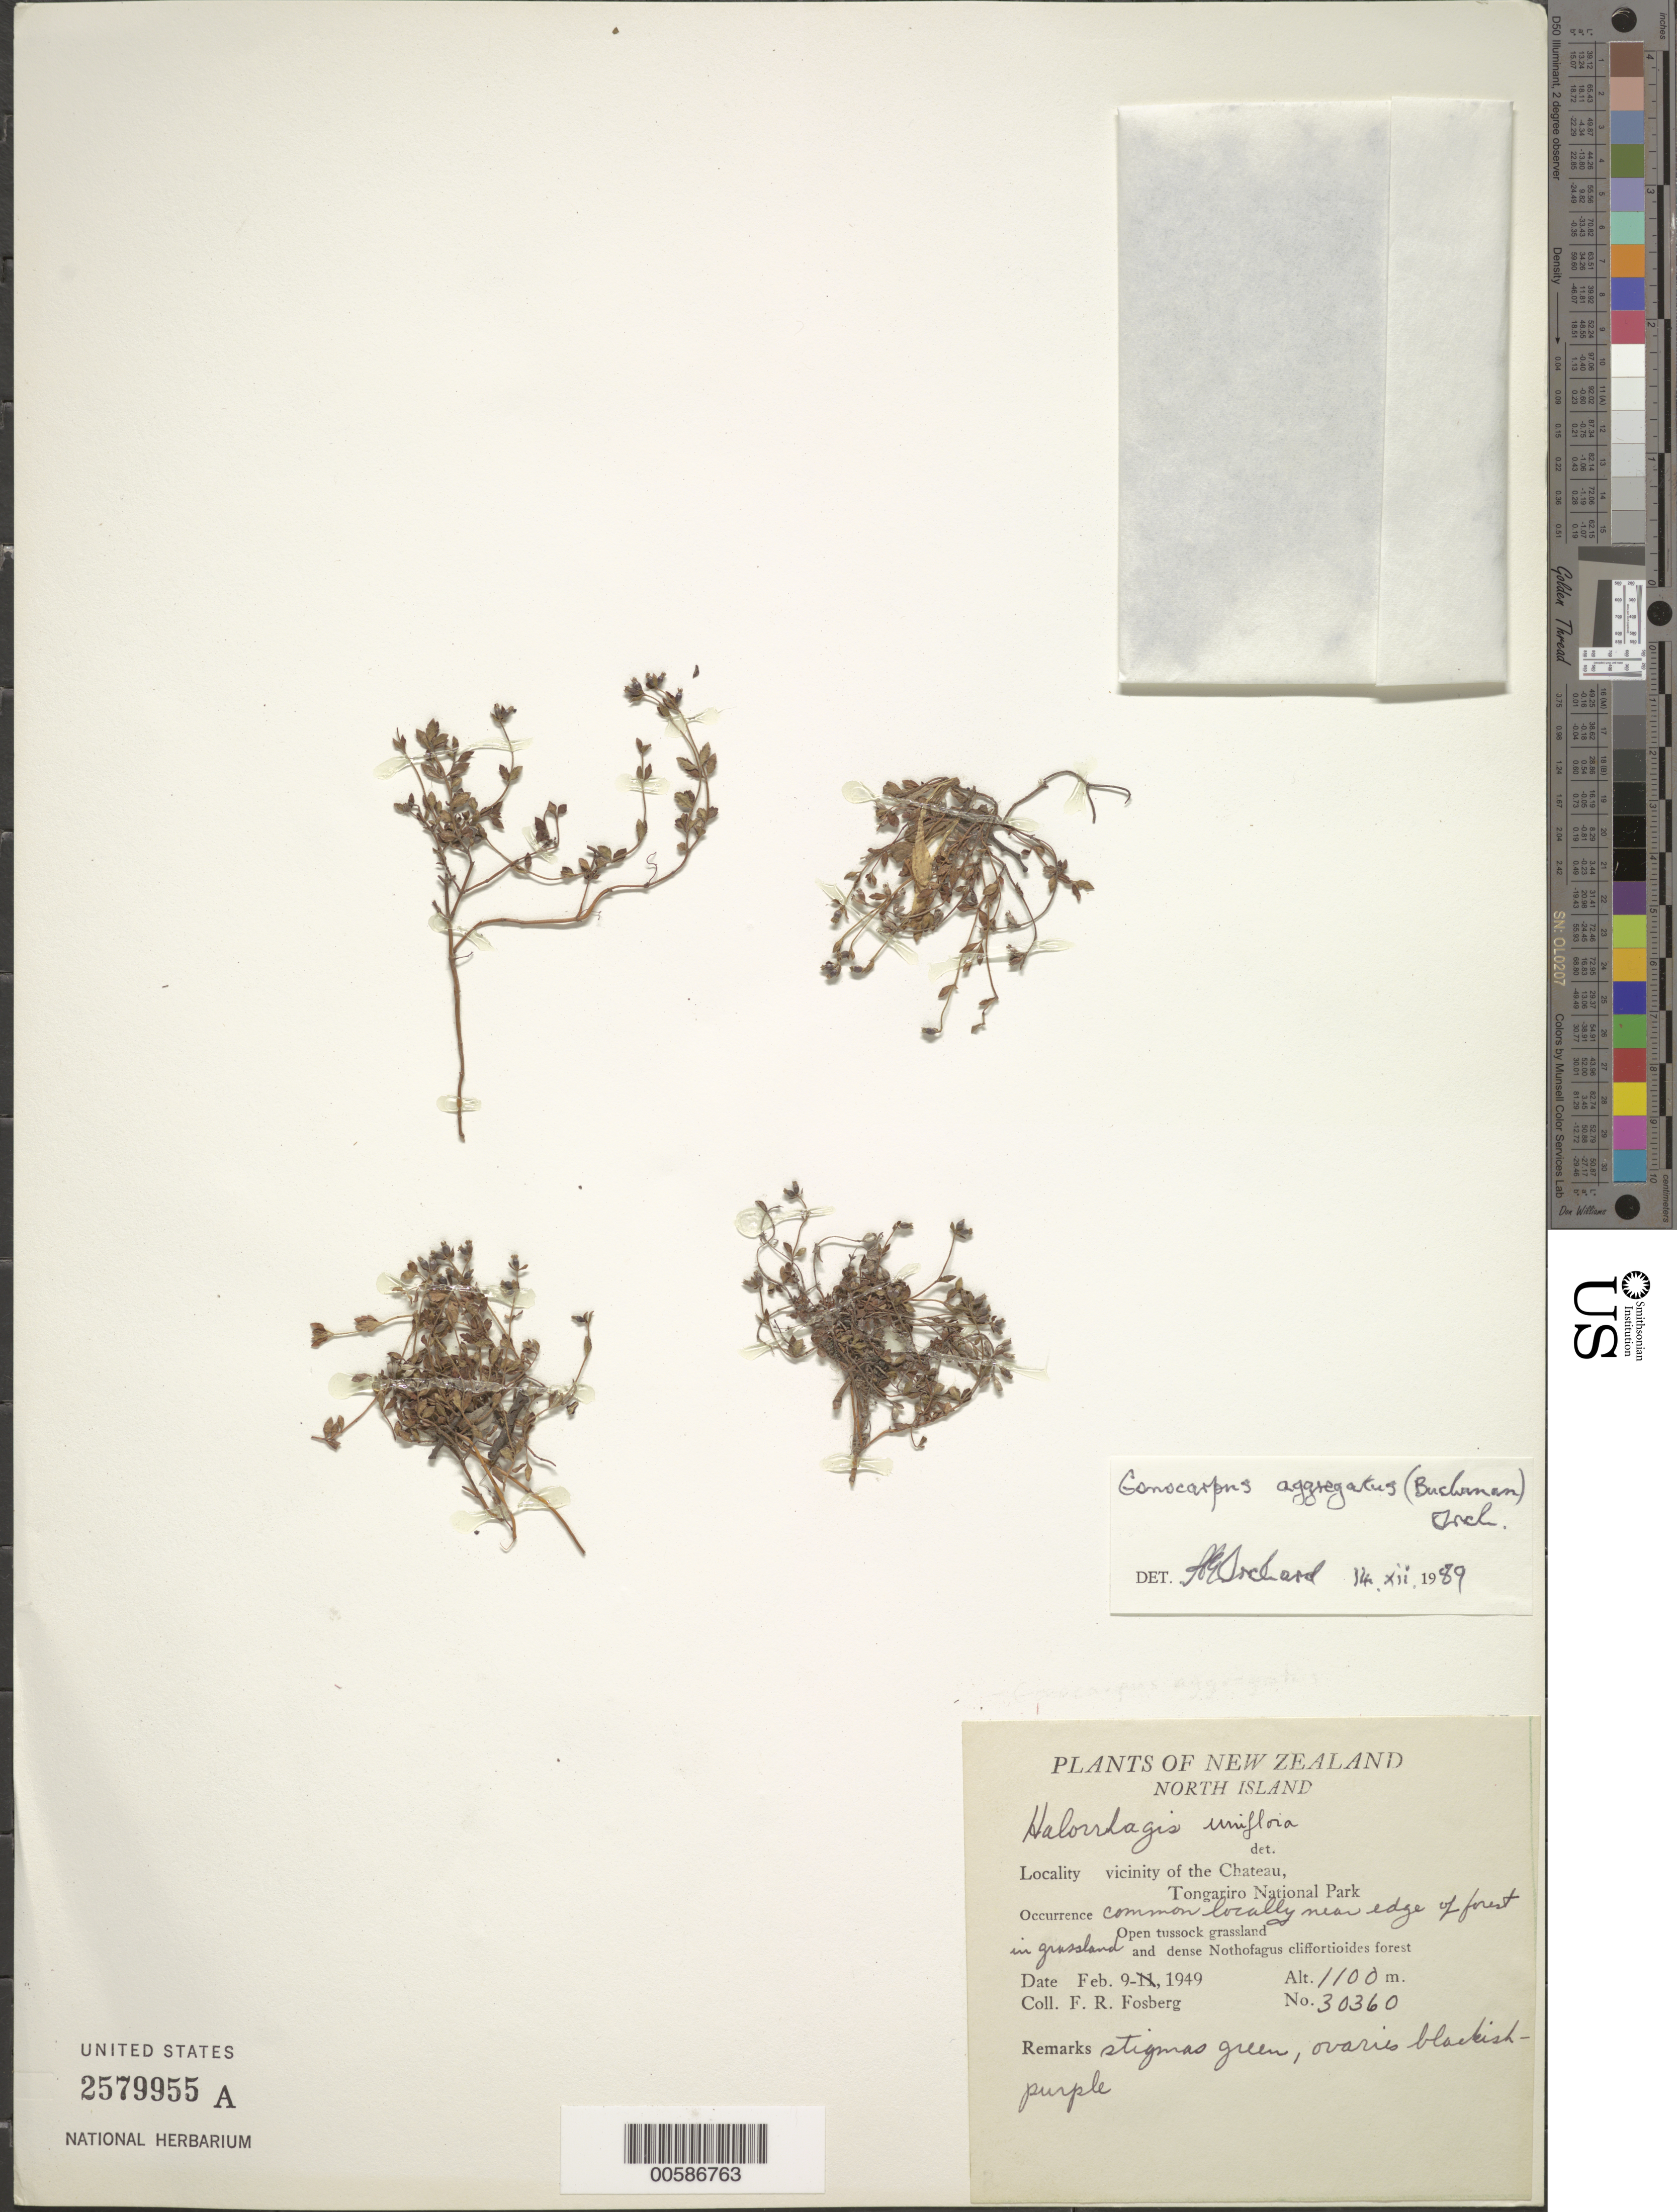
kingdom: Plantae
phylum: Tracheophyta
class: Magnoliopsida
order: Saxifragales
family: Haloragaceae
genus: Gonocarpus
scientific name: Gonocarpus aggregatus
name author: (Buchanan) Orchard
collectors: F. R. Fosberg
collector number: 30360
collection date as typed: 09 Feb 1949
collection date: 1949-02-09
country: New Zealand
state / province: Manawatu-Wanganui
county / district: Manawatu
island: North Island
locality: Chateau, Tongariro National Park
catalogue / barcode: US 2579955A